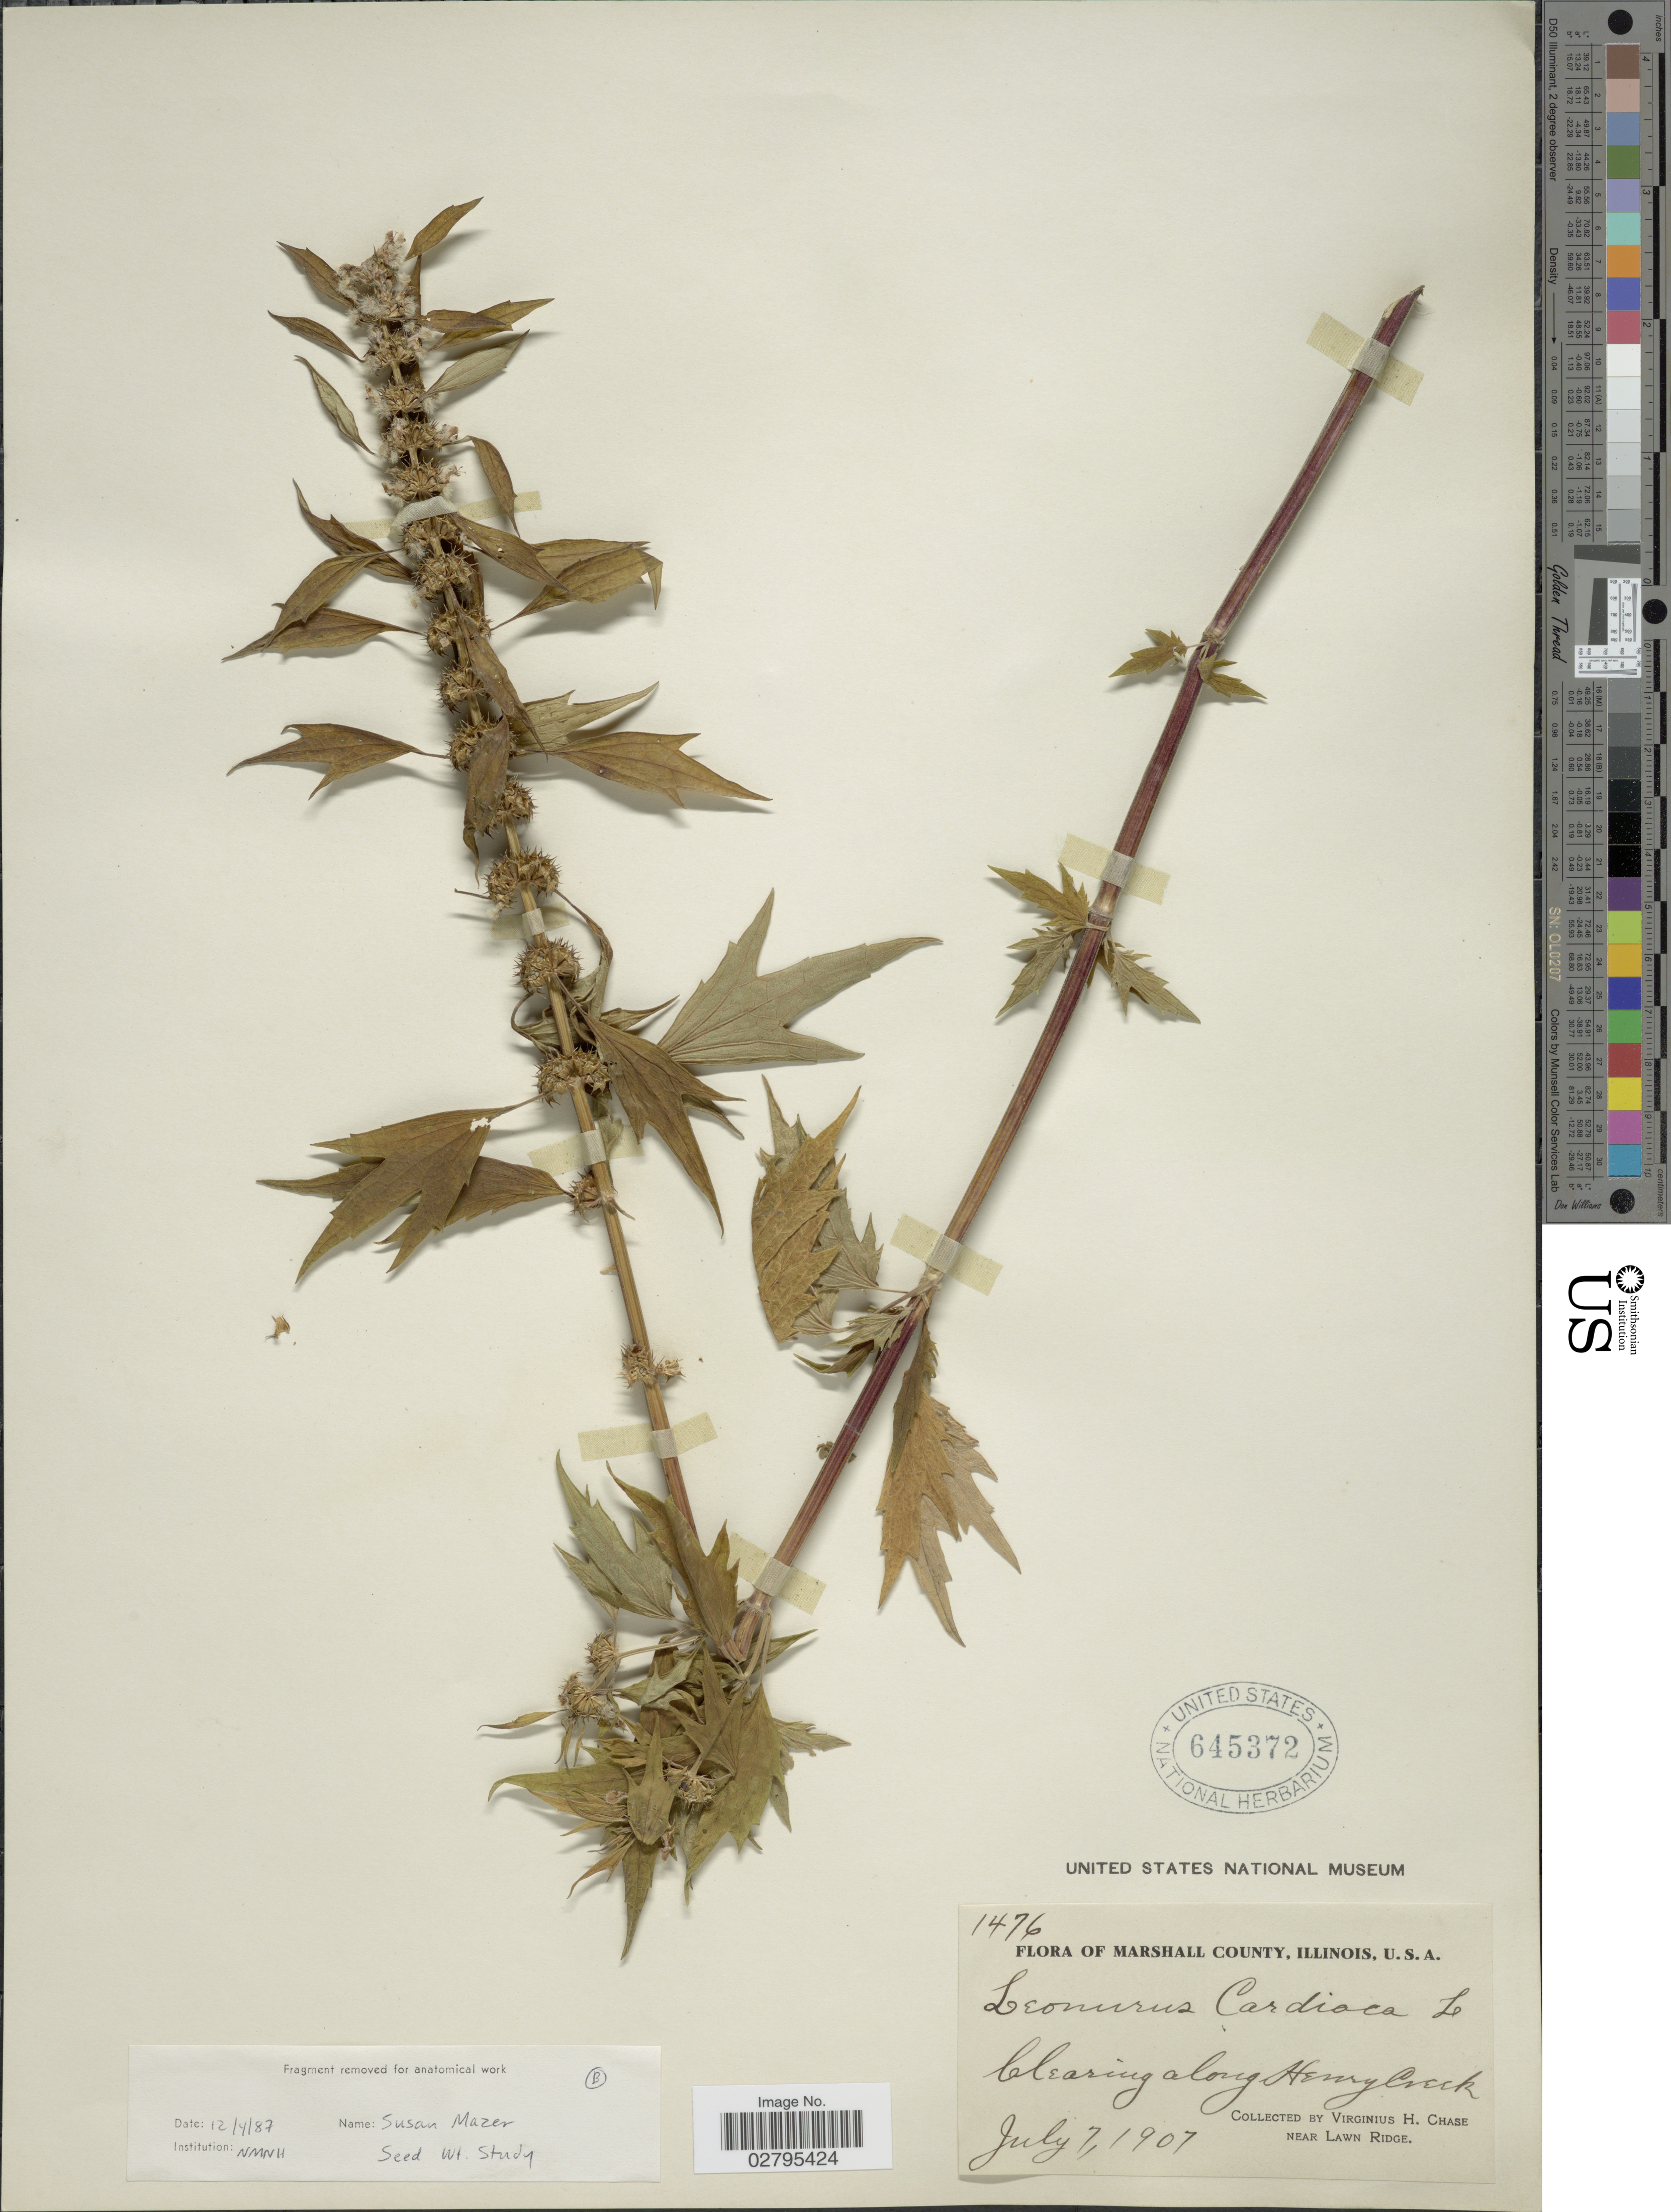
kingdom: Plantae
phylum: Tracheophyta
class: Magnoliopsida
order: Lamiales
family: Lamiaceae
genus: Leonurus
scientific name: Leonurus cardiaca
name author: L.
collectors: V. H. Chase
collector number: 1476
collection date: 1907-07-07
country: United States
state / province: Illinois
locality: Marshall County, U.S.A., Clearing along Henry Creek, near Lawn Ridge.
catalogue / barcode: US 645372